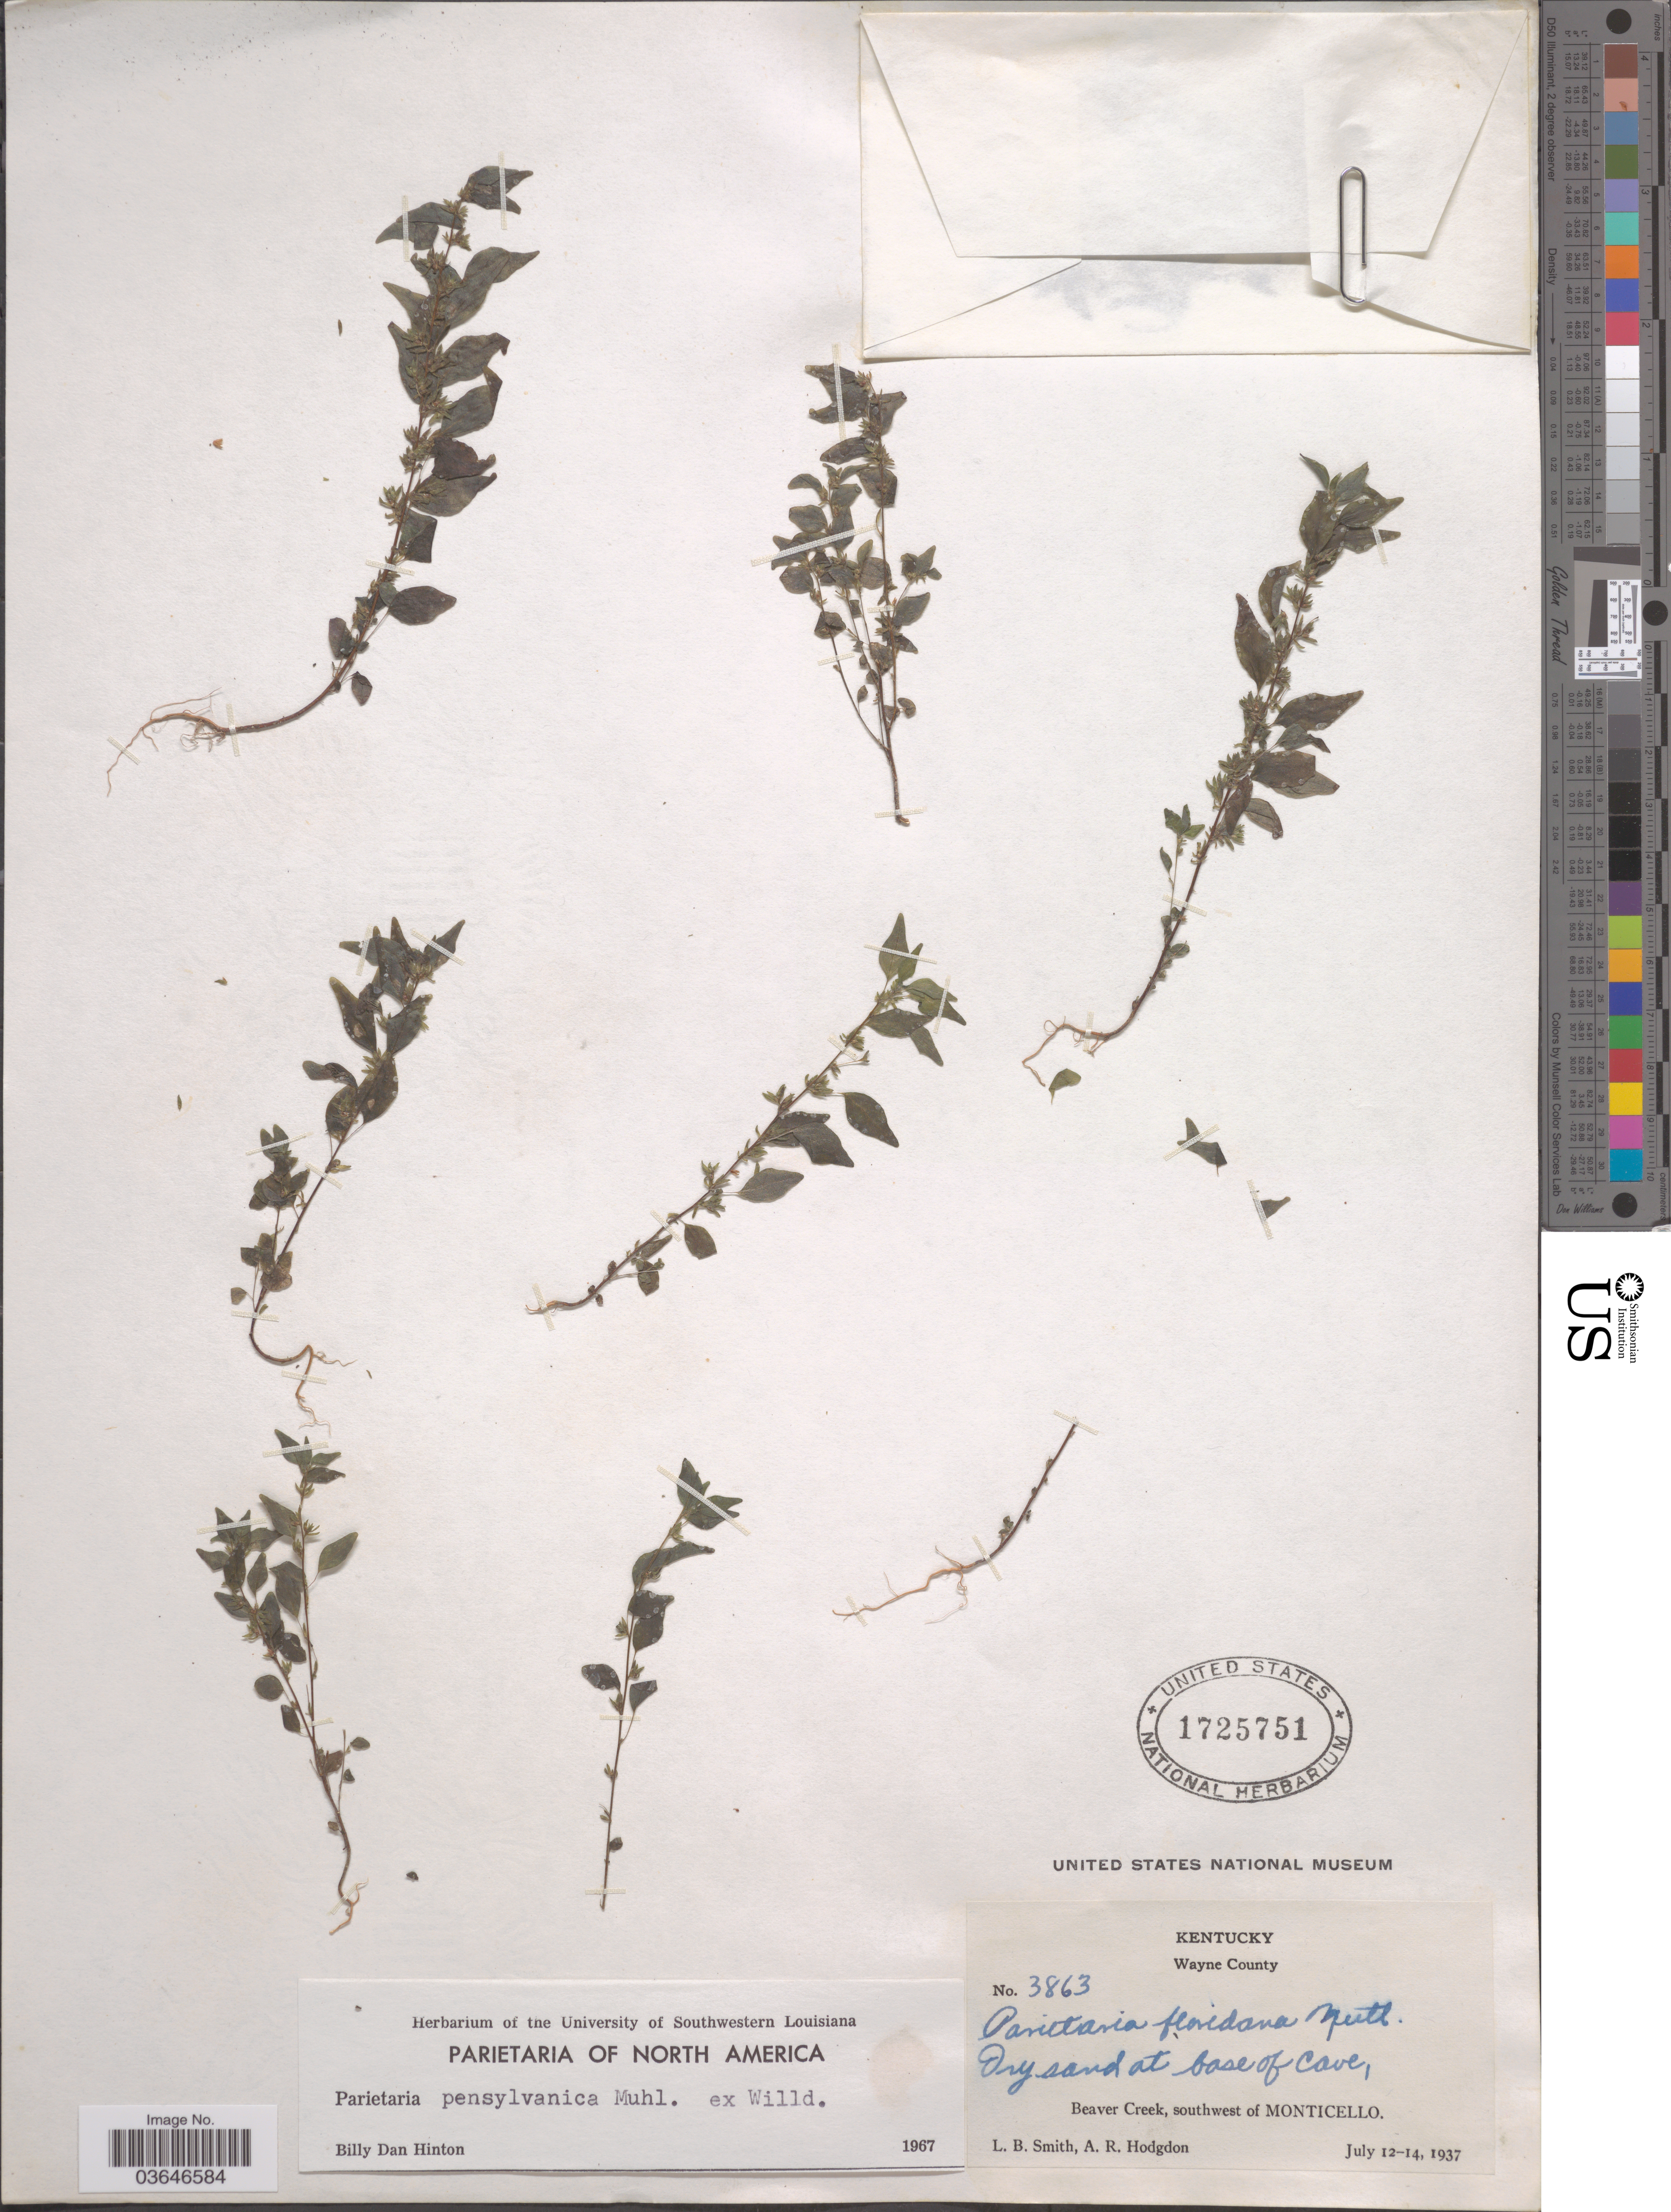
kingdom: Plantae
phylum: Tracheophyta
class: Magnoliopsida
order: Rosales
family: Urticaceae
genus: Parietaria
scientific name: Parietaria pensylvanica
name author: Muhl. ex Willd.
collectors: L. Smith & A. R. Hodgdon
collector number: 3863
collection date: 1937-07-12/1937-07-14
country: United States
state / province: Kentucky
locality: Wayne County. Dry sand at base of Cave, Beaver Creek, southwest of Monticello.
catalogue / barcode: US 1725751